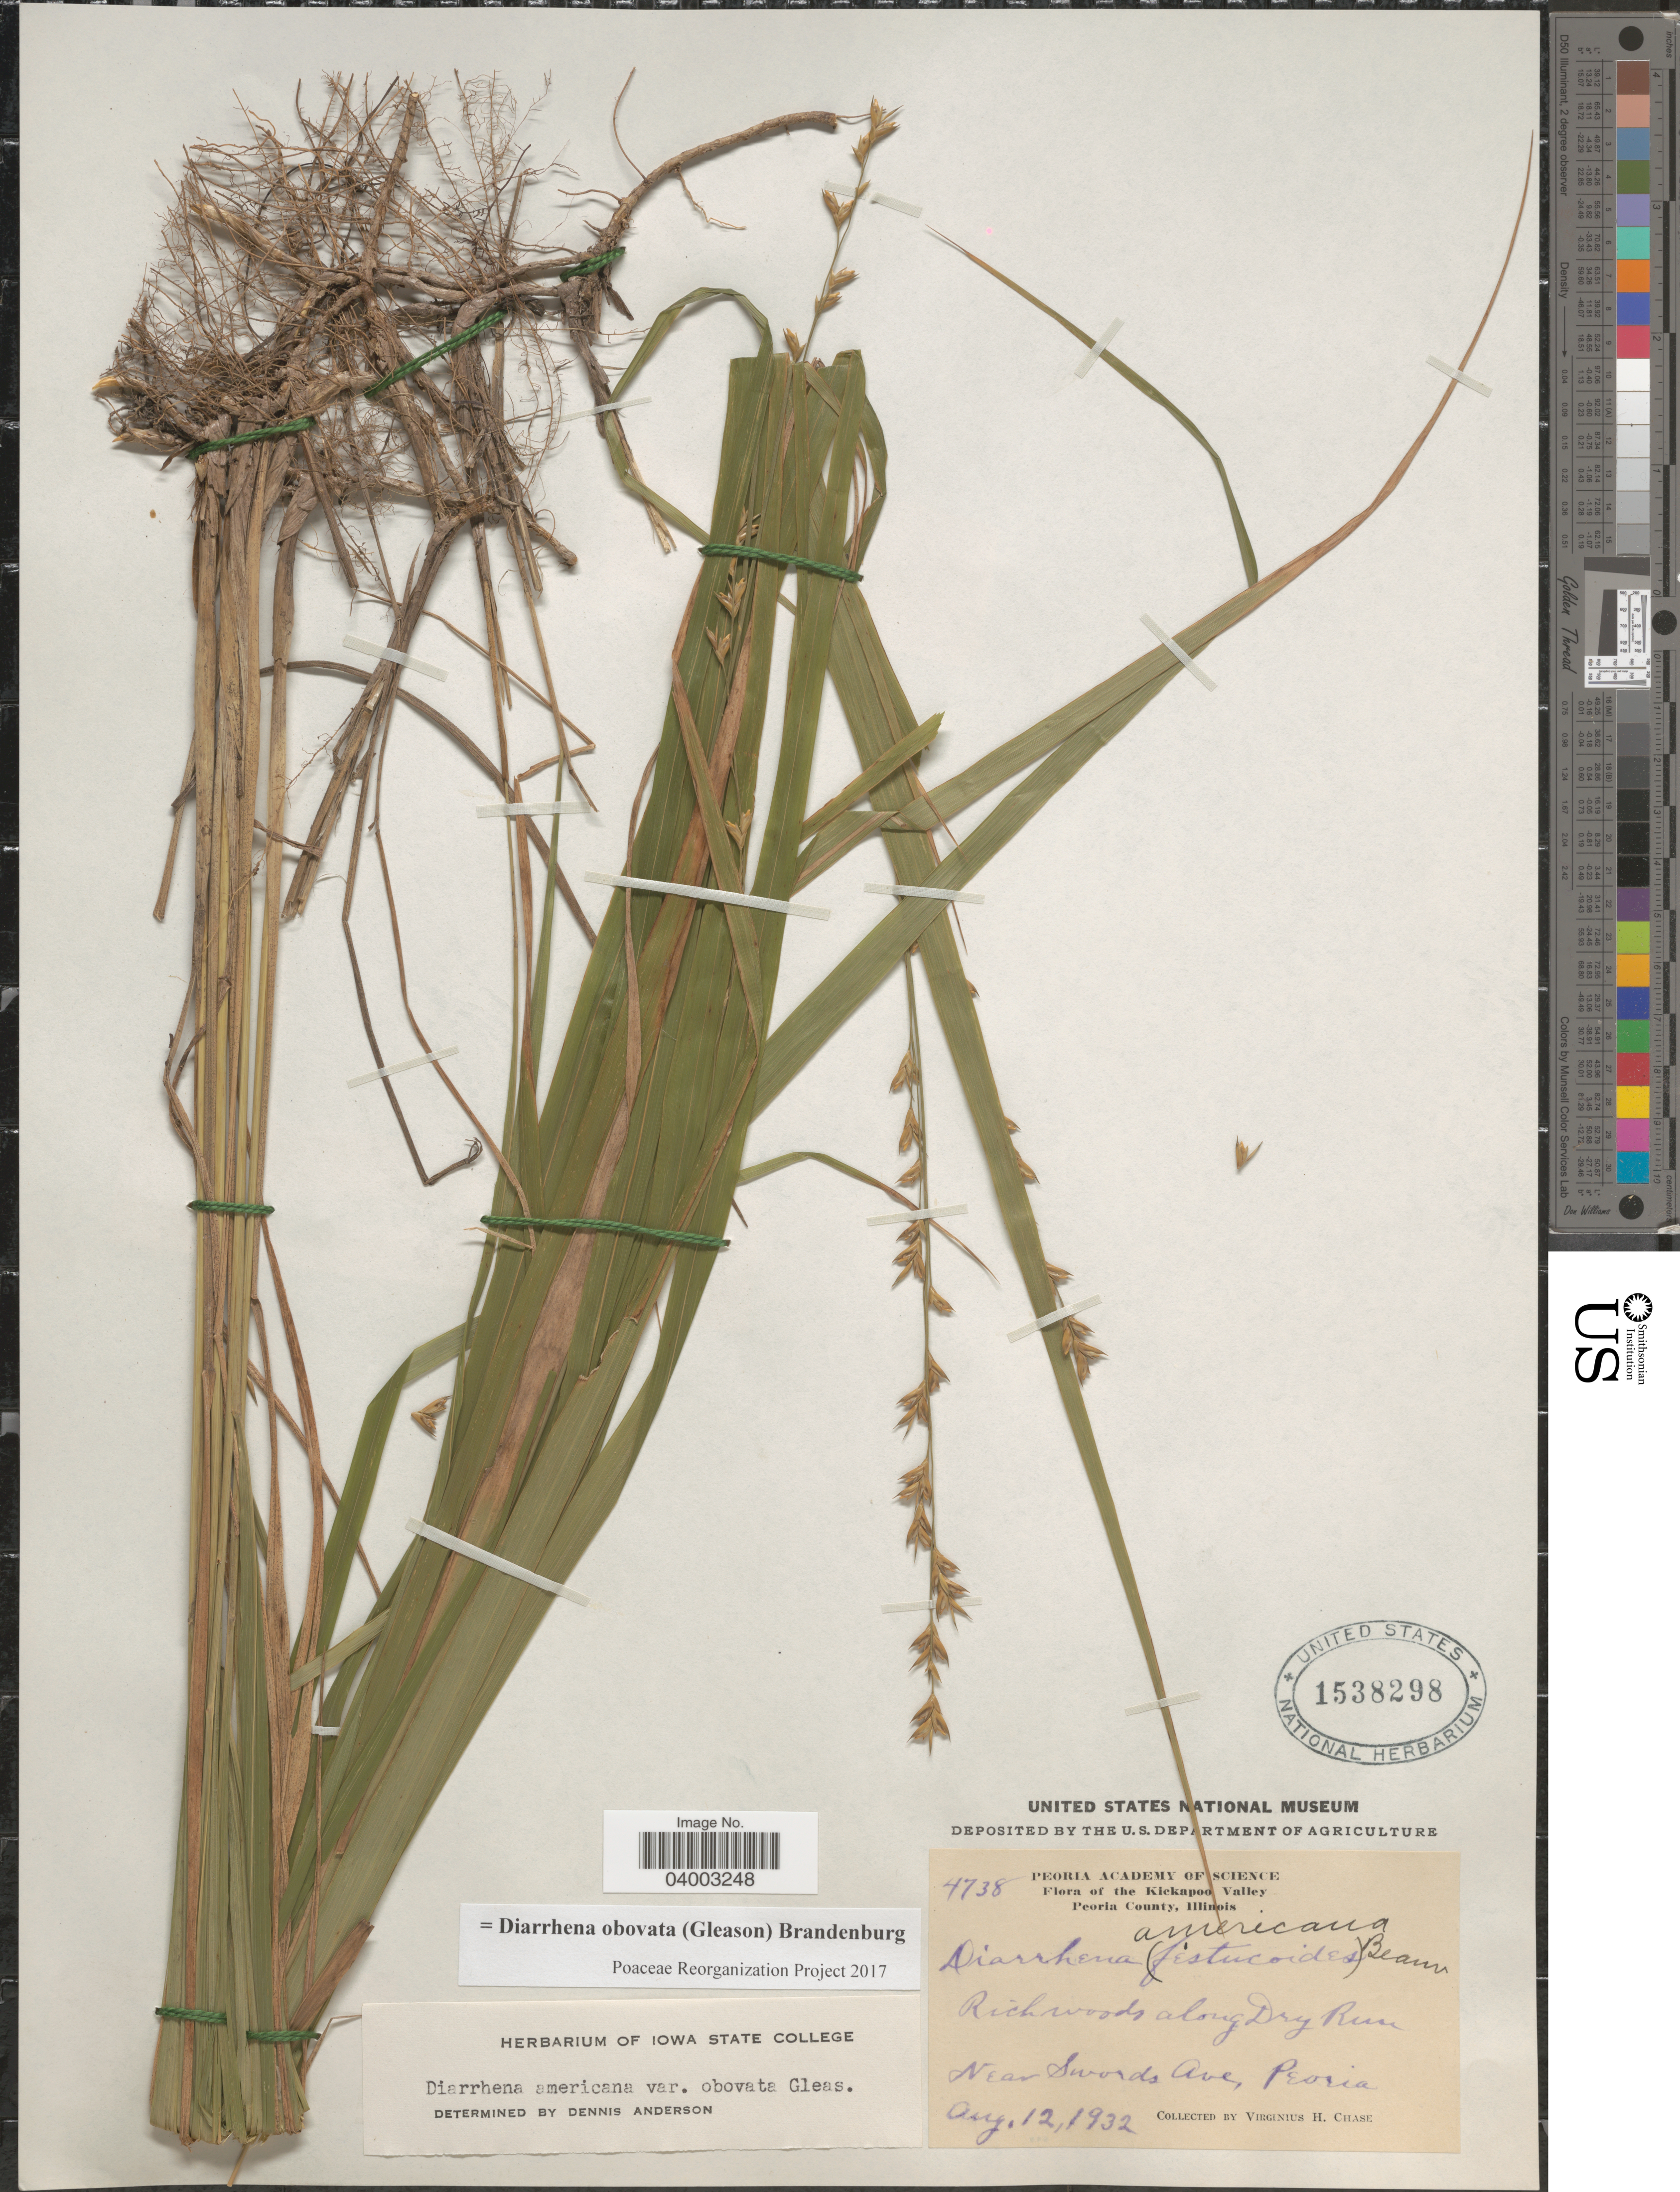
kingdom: Plantae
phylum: Tracheophyta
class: Liliopsida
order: Poales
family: Poaceae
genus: Diarrhena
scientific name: Diarrhena obovata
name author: (Gleason) Brandenburg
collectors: V. H. Chase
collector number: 4738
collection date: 1932-08-12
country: United States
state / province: Illinois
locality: The Kickapoo Valley, Peoria County. Rich woods along Dry Run. Near Swords Ave, Peoria.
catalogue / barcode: US 1538298